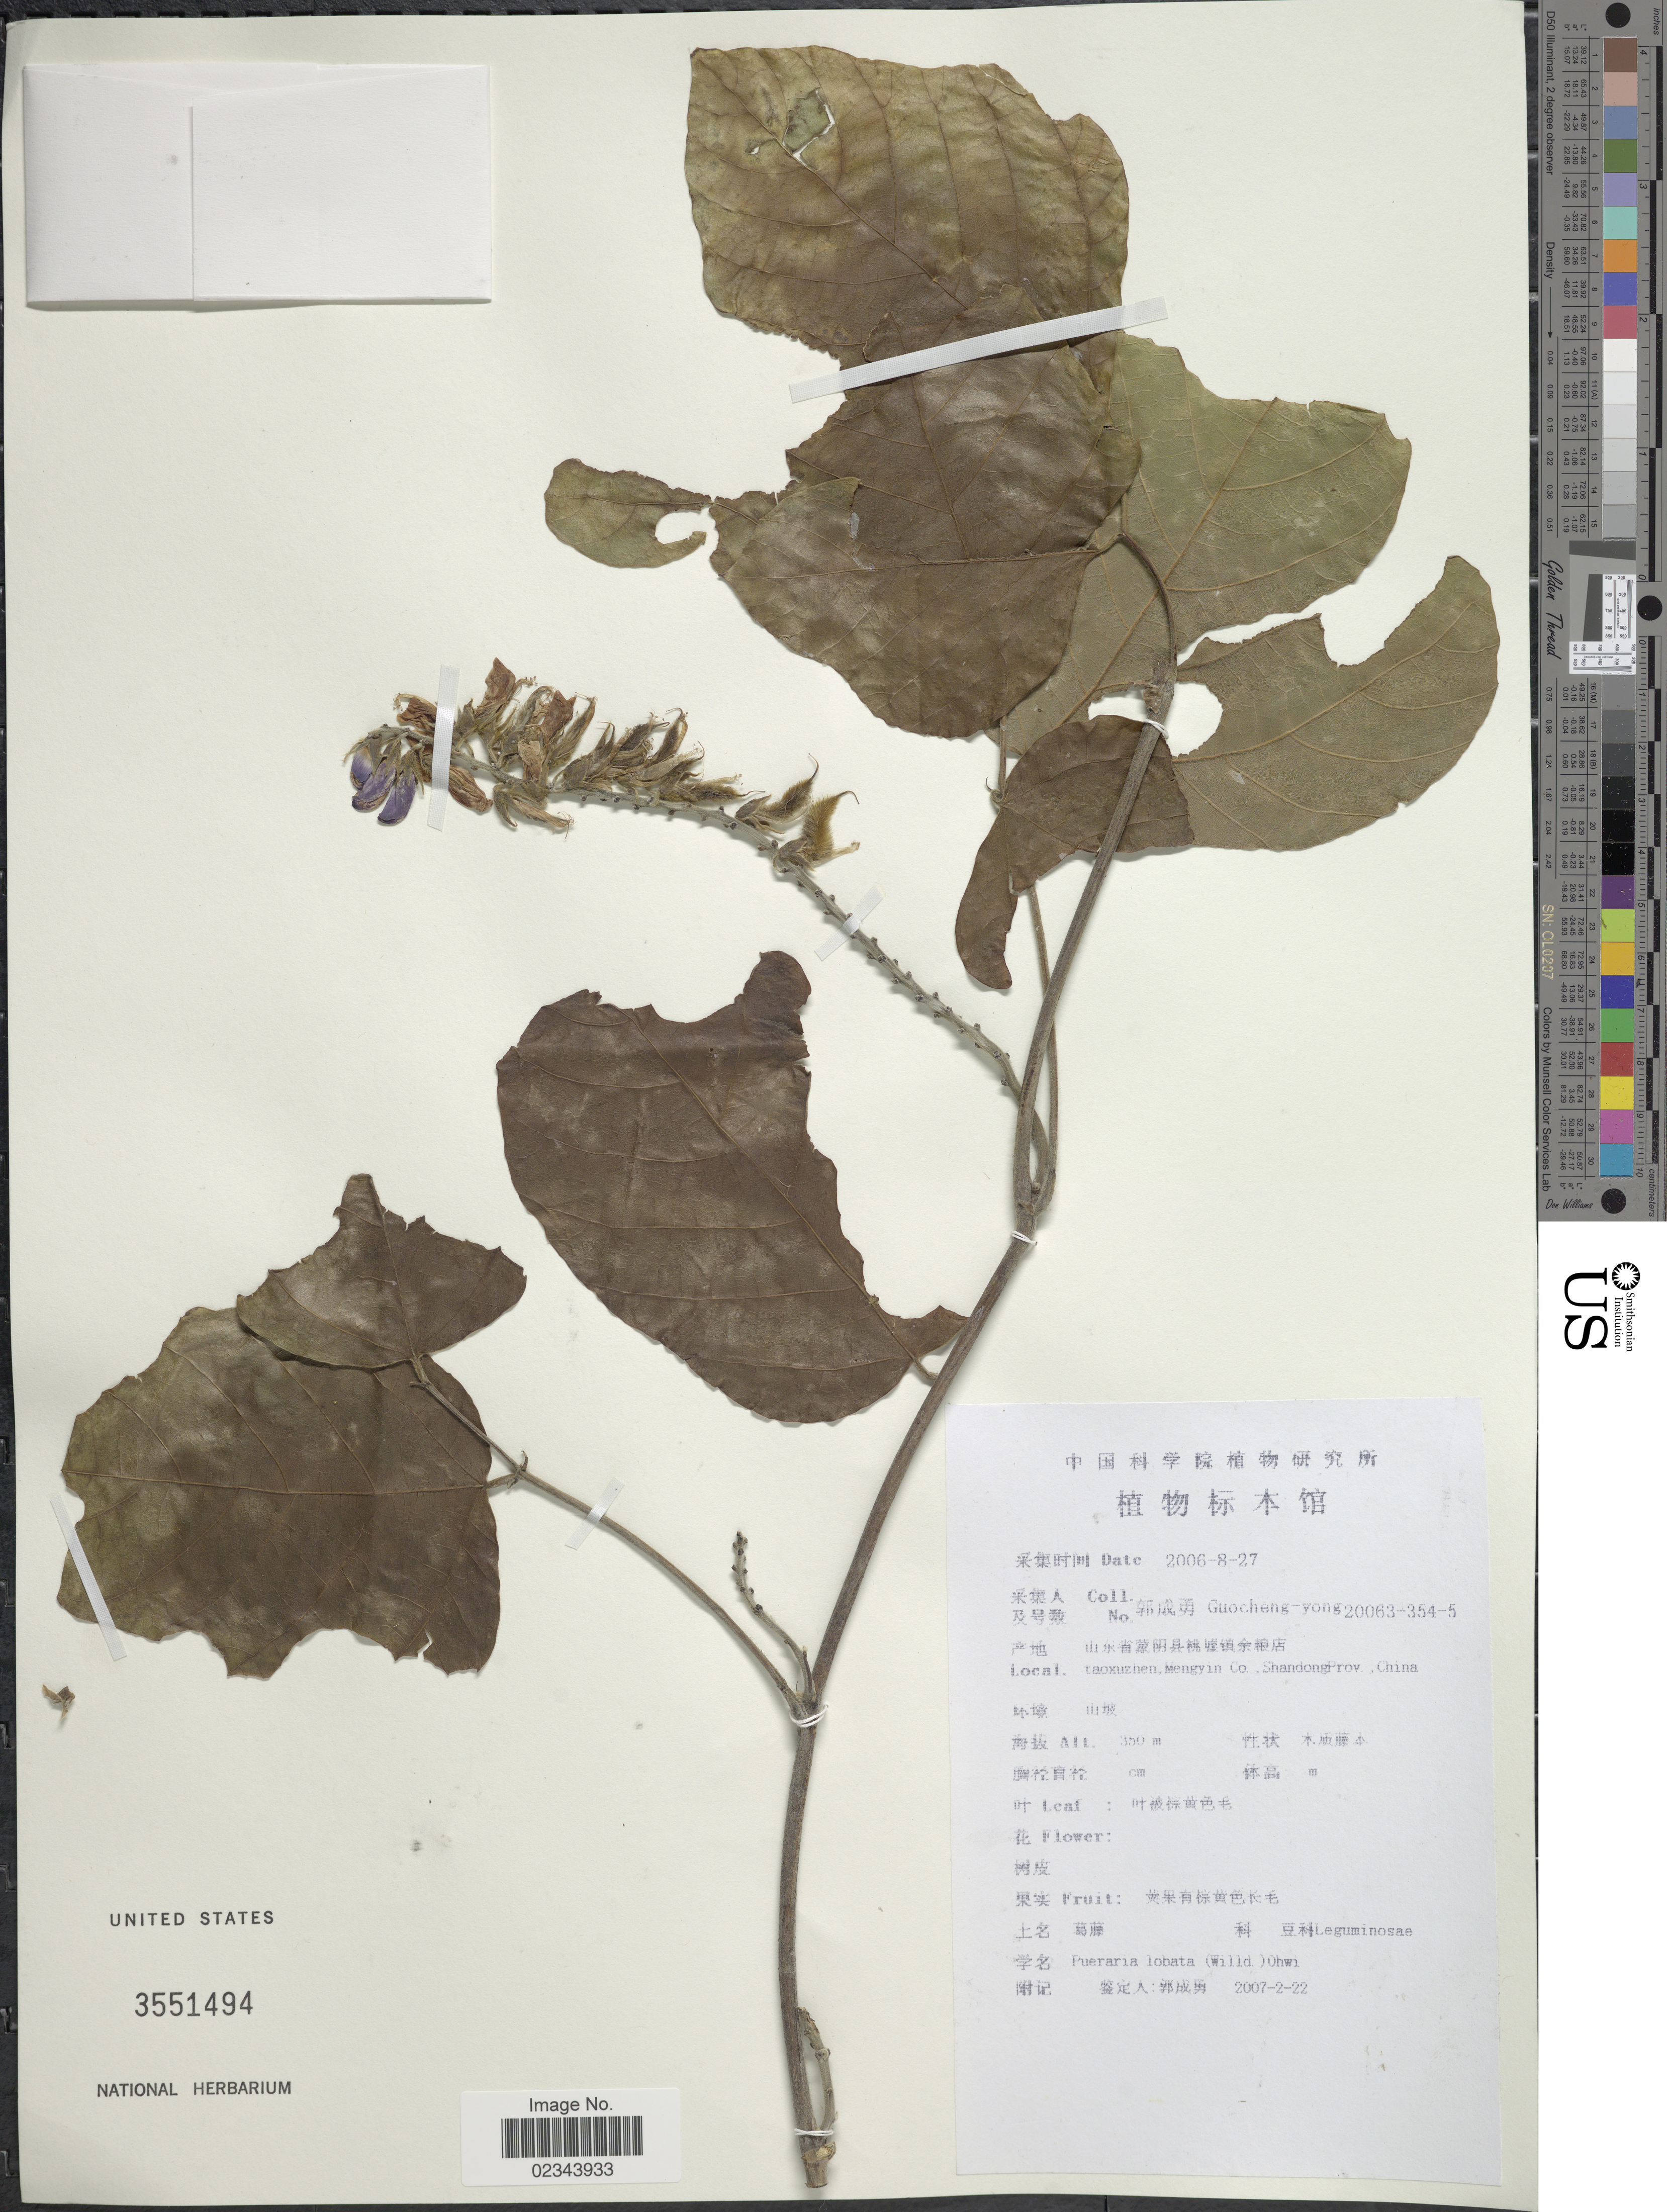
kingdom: Plantae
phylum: Tracheophyta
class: Magnoliopsida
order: Fabales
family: Fabaceae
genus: Pueraria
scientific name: Pueraria lobata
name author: (Willd.) Ohwi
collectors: Guo Chengyong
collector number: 20063-354-5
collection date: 2006-08-27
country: China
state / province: Shandong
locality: Taoxuzhen, Mengyin Co.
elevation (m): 350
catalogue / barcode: US 3551494